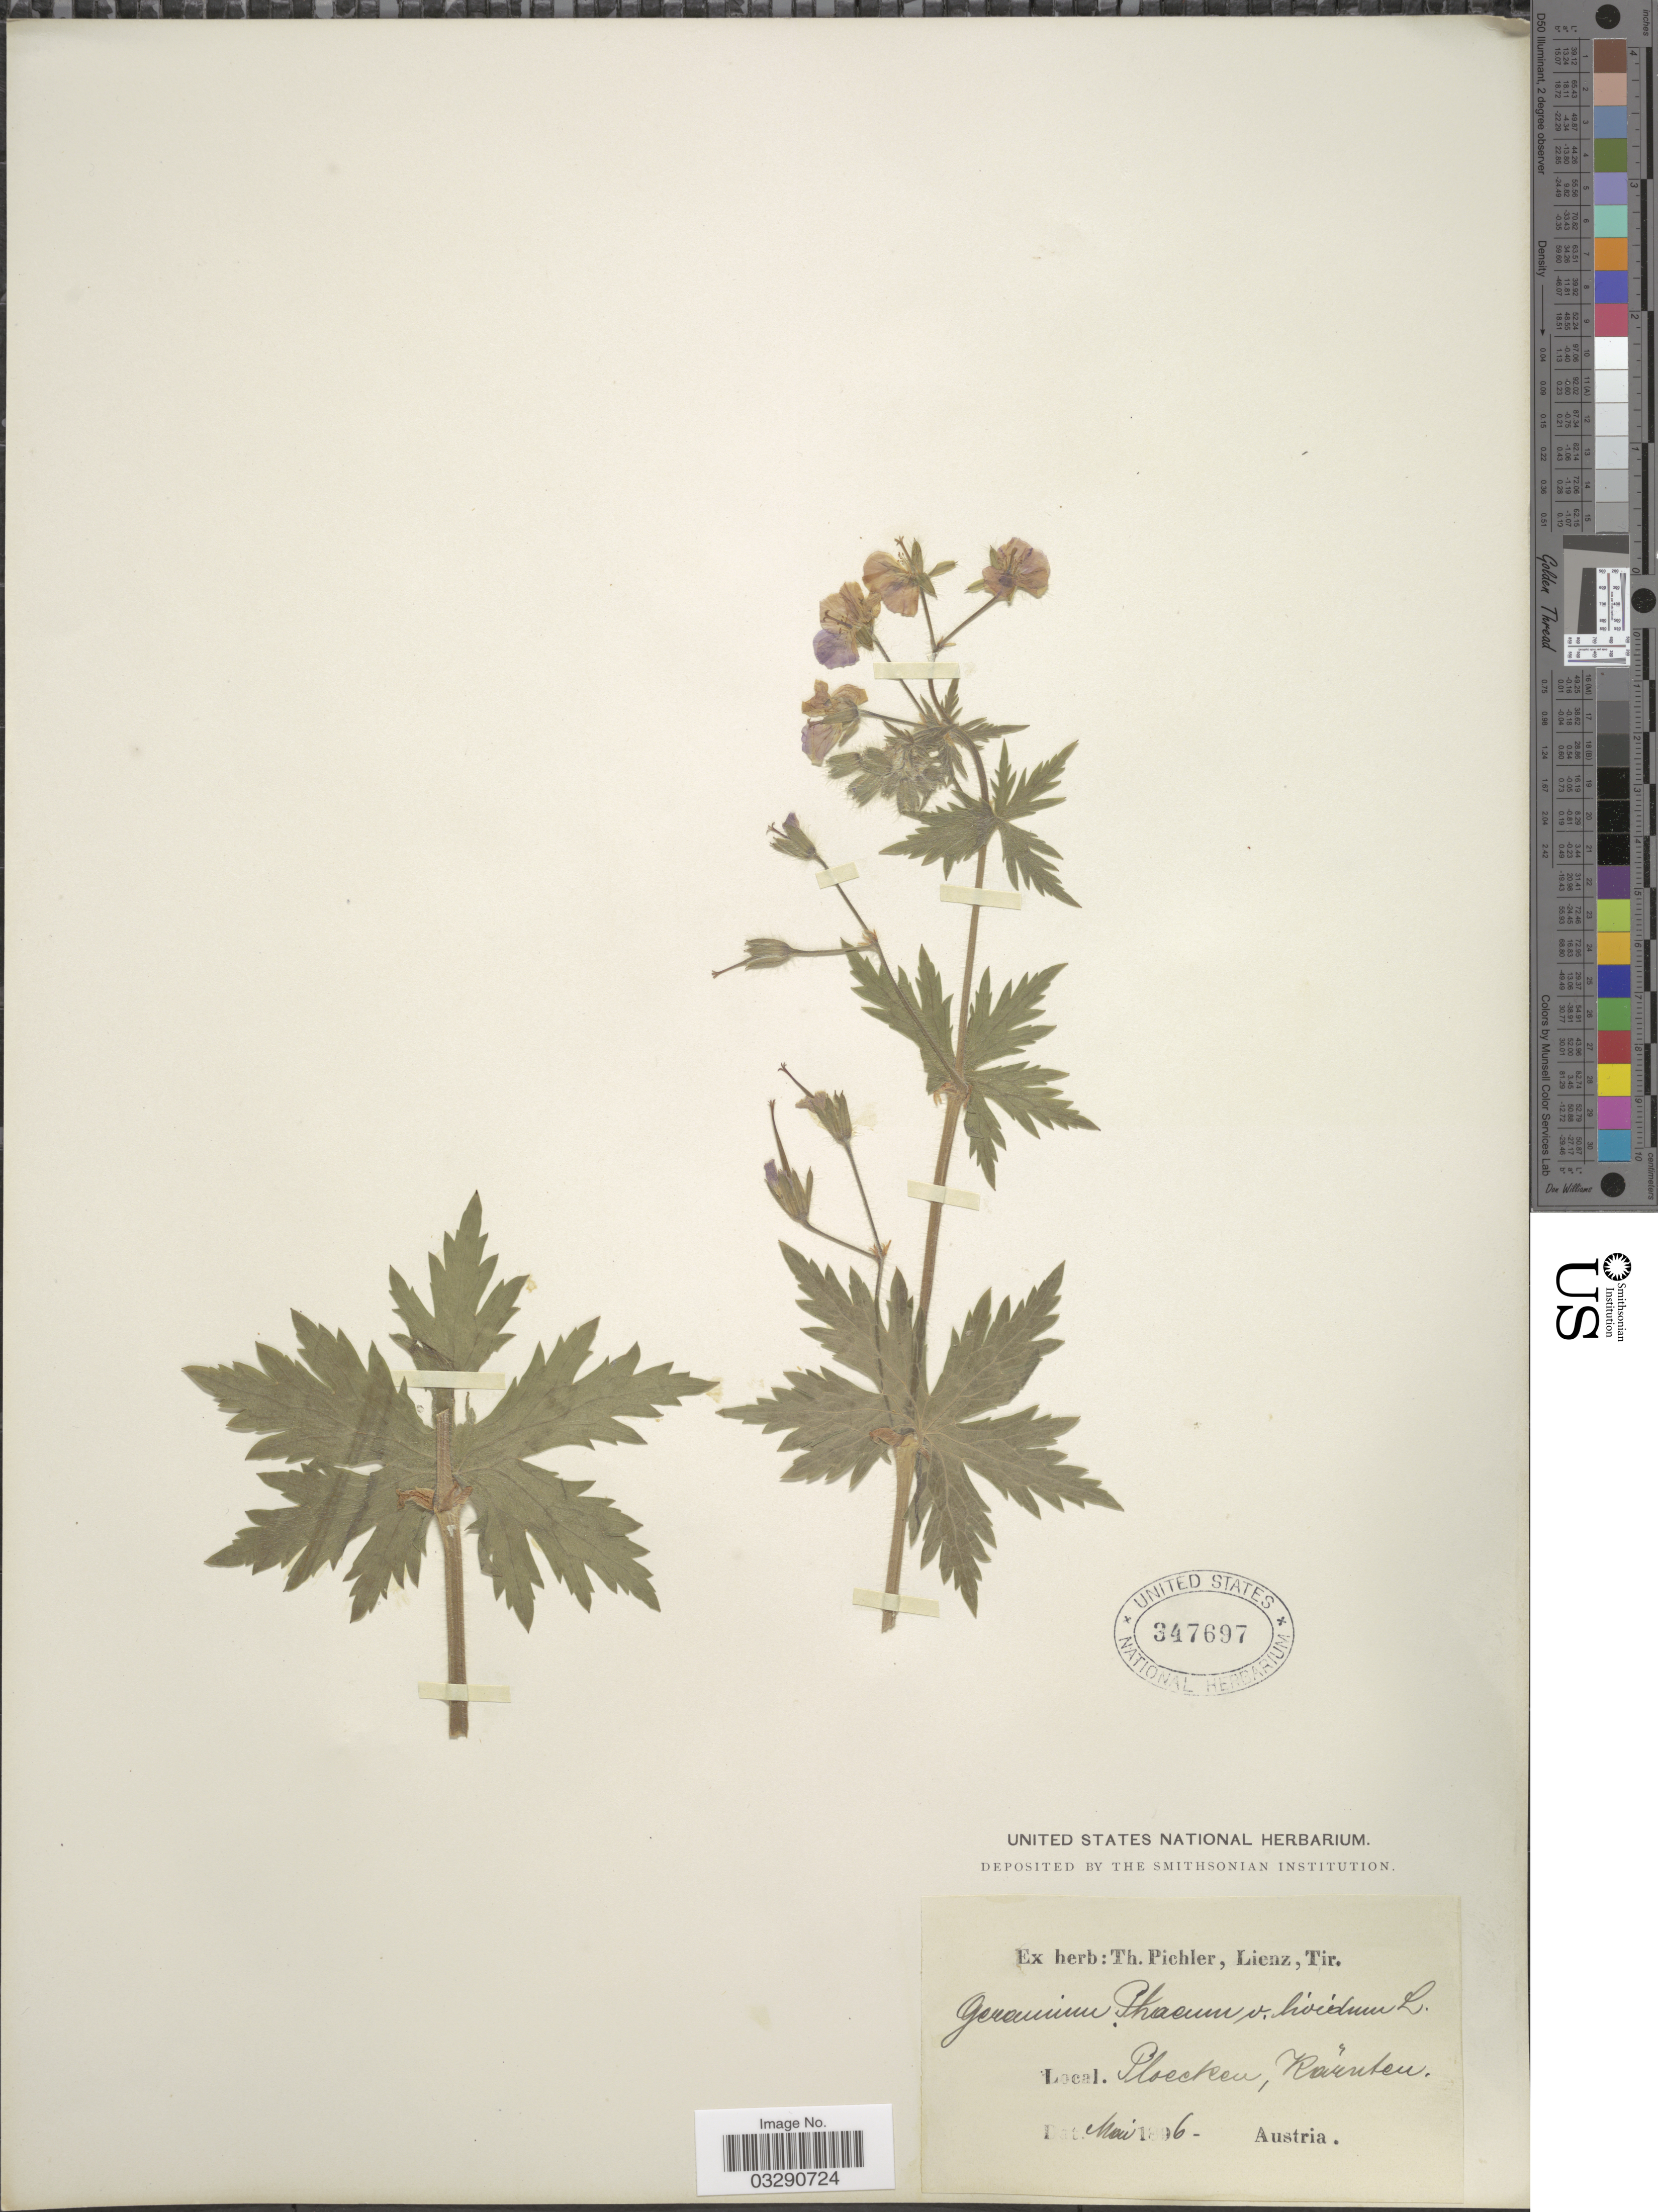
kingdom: Plantae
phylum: Tracheophyta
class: Magnoliopsida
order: Geraniales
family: Geraniaceae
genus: Geranium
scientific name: Geranium phaeum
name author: L.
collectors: ex herb. T. Pichler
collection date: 1896-05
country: Austria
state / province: Karnten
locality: Ploeken.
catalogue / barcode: US 347697